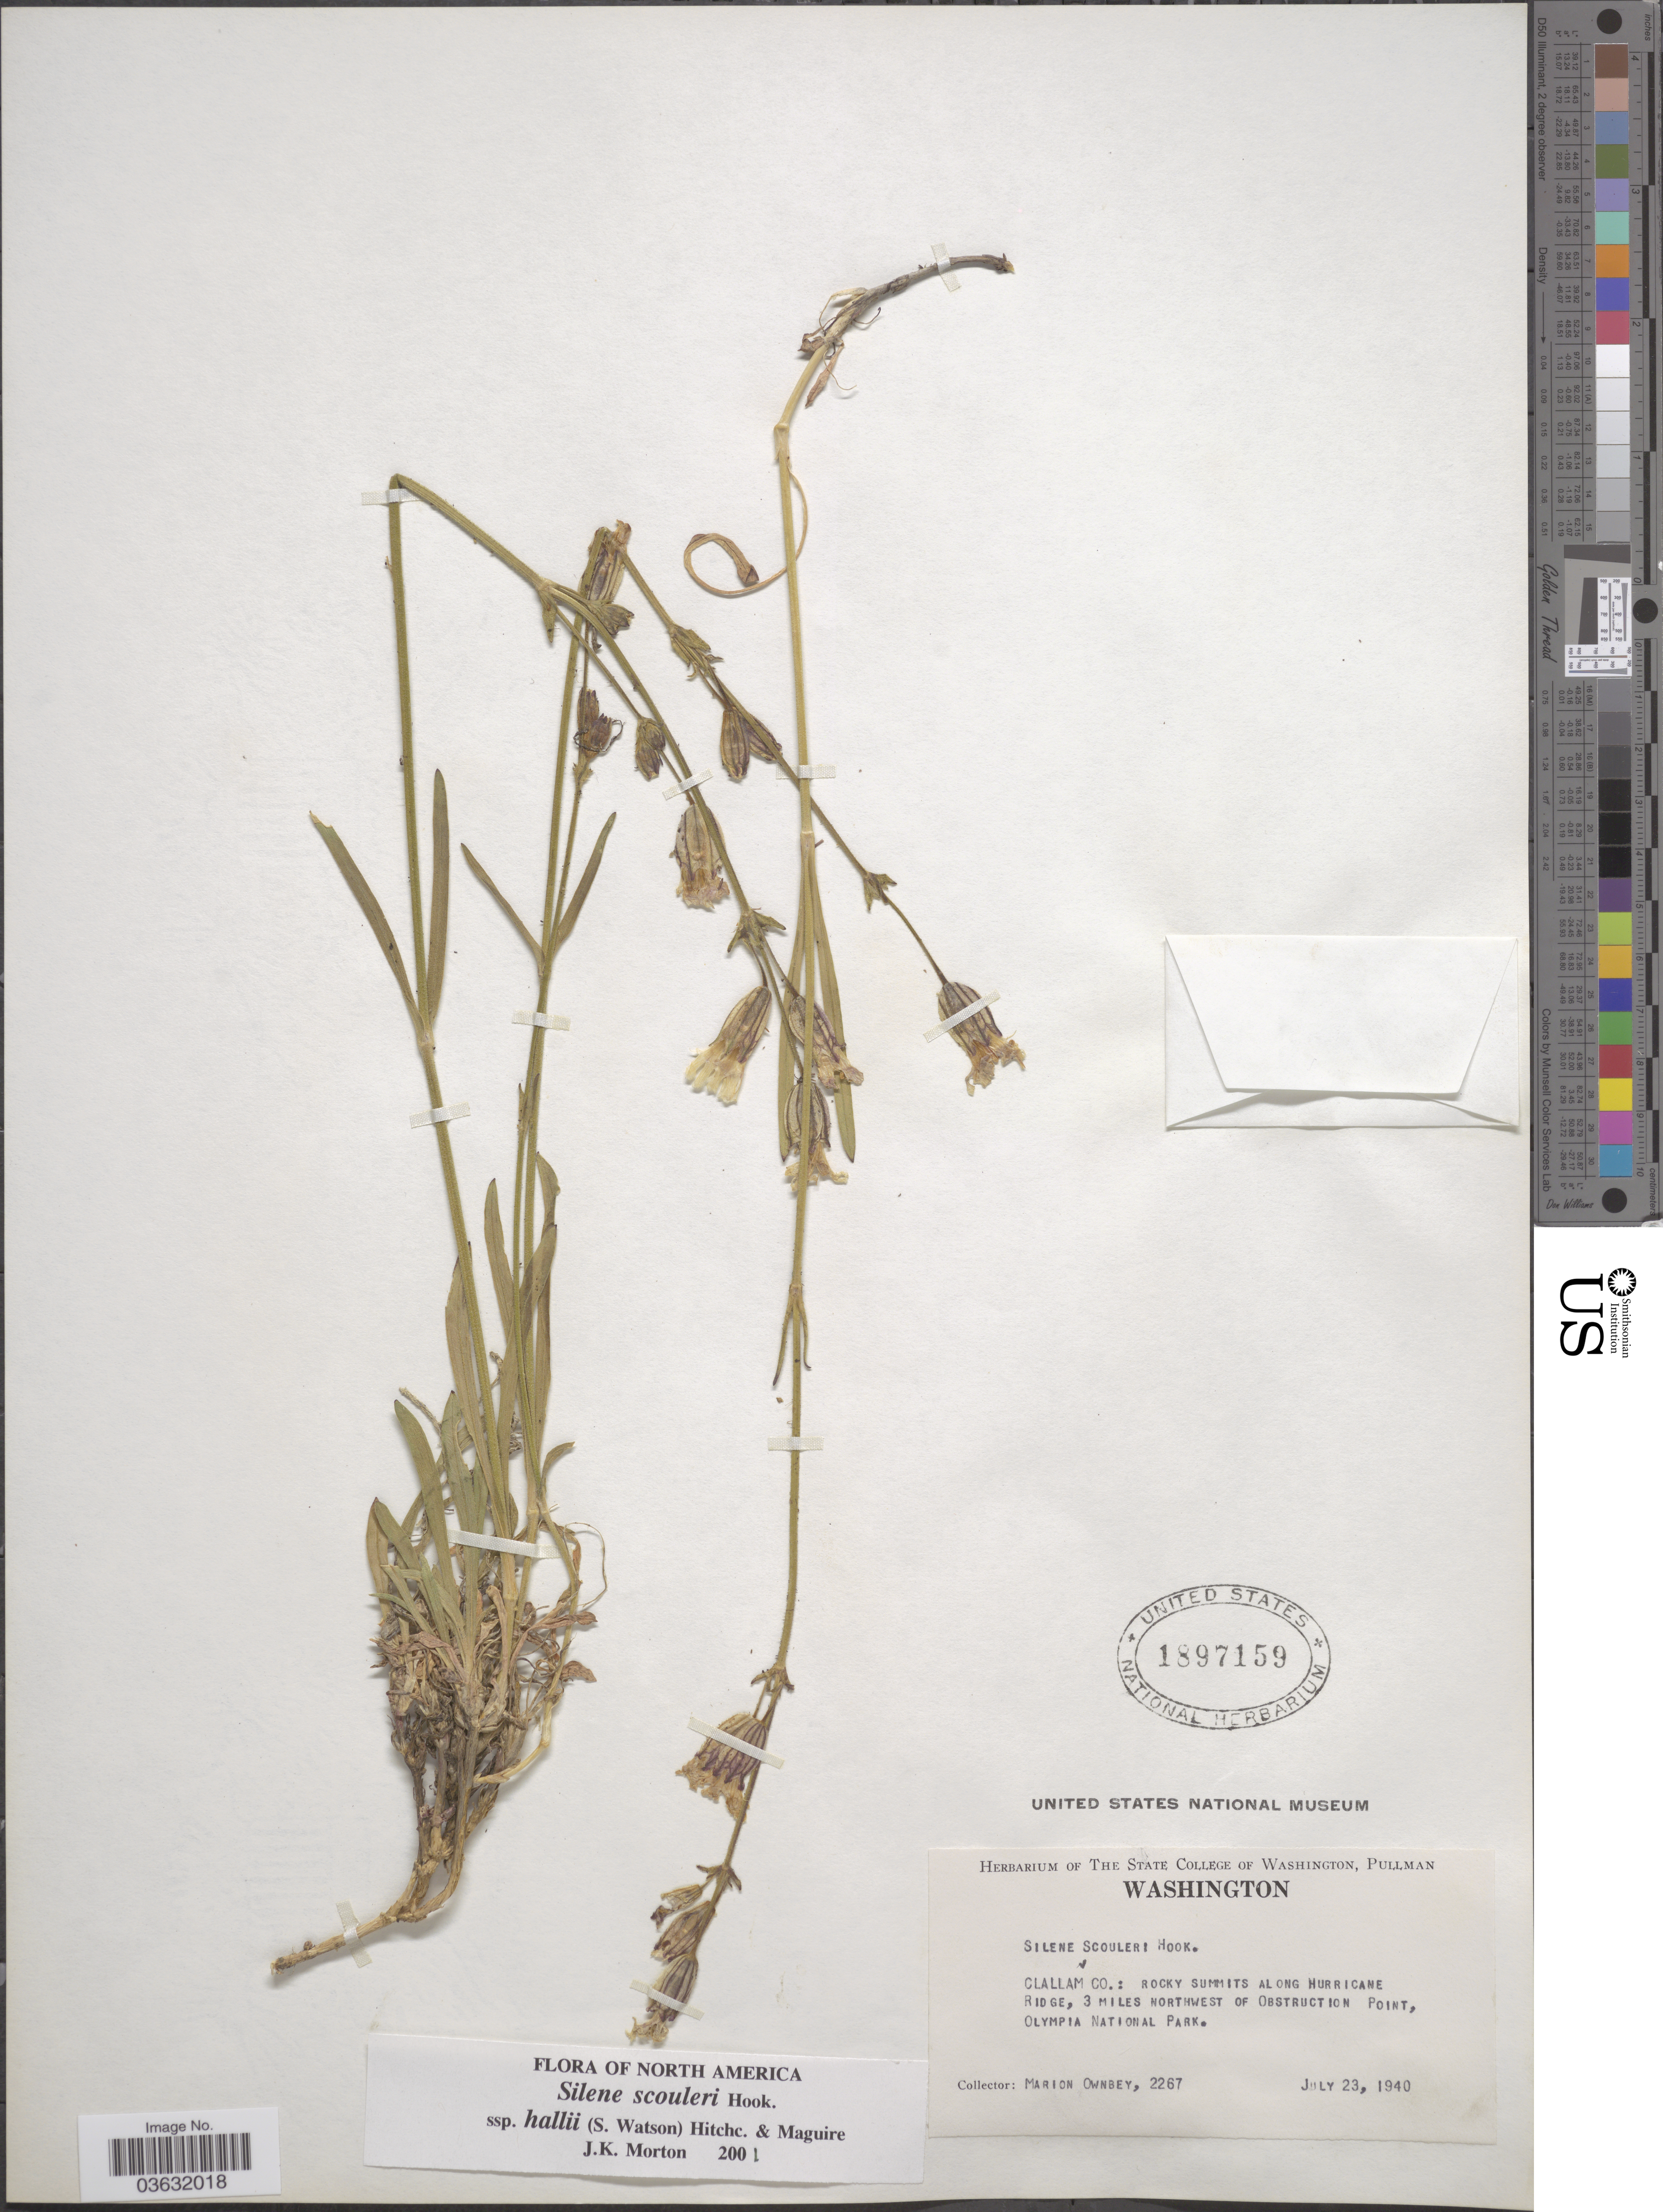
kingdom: Plantae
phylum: Tracheophyta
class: Magnoliopsida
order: Caryophyllales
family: Caryophyllaceae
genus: Silene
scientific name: Silene scouleri subsp. hallii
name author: (S. Watson) C.L. Hitchc. & Maguire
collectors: M. Ownbey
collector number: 2267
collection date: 1940-07-23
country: United States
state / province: Washington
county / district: Clallam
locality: Clallam Co.: rocky summits along Hurricane Ridge, 3 miles Northwest of Obstruction Point, Olympia National Park.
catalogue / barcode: US 1897159